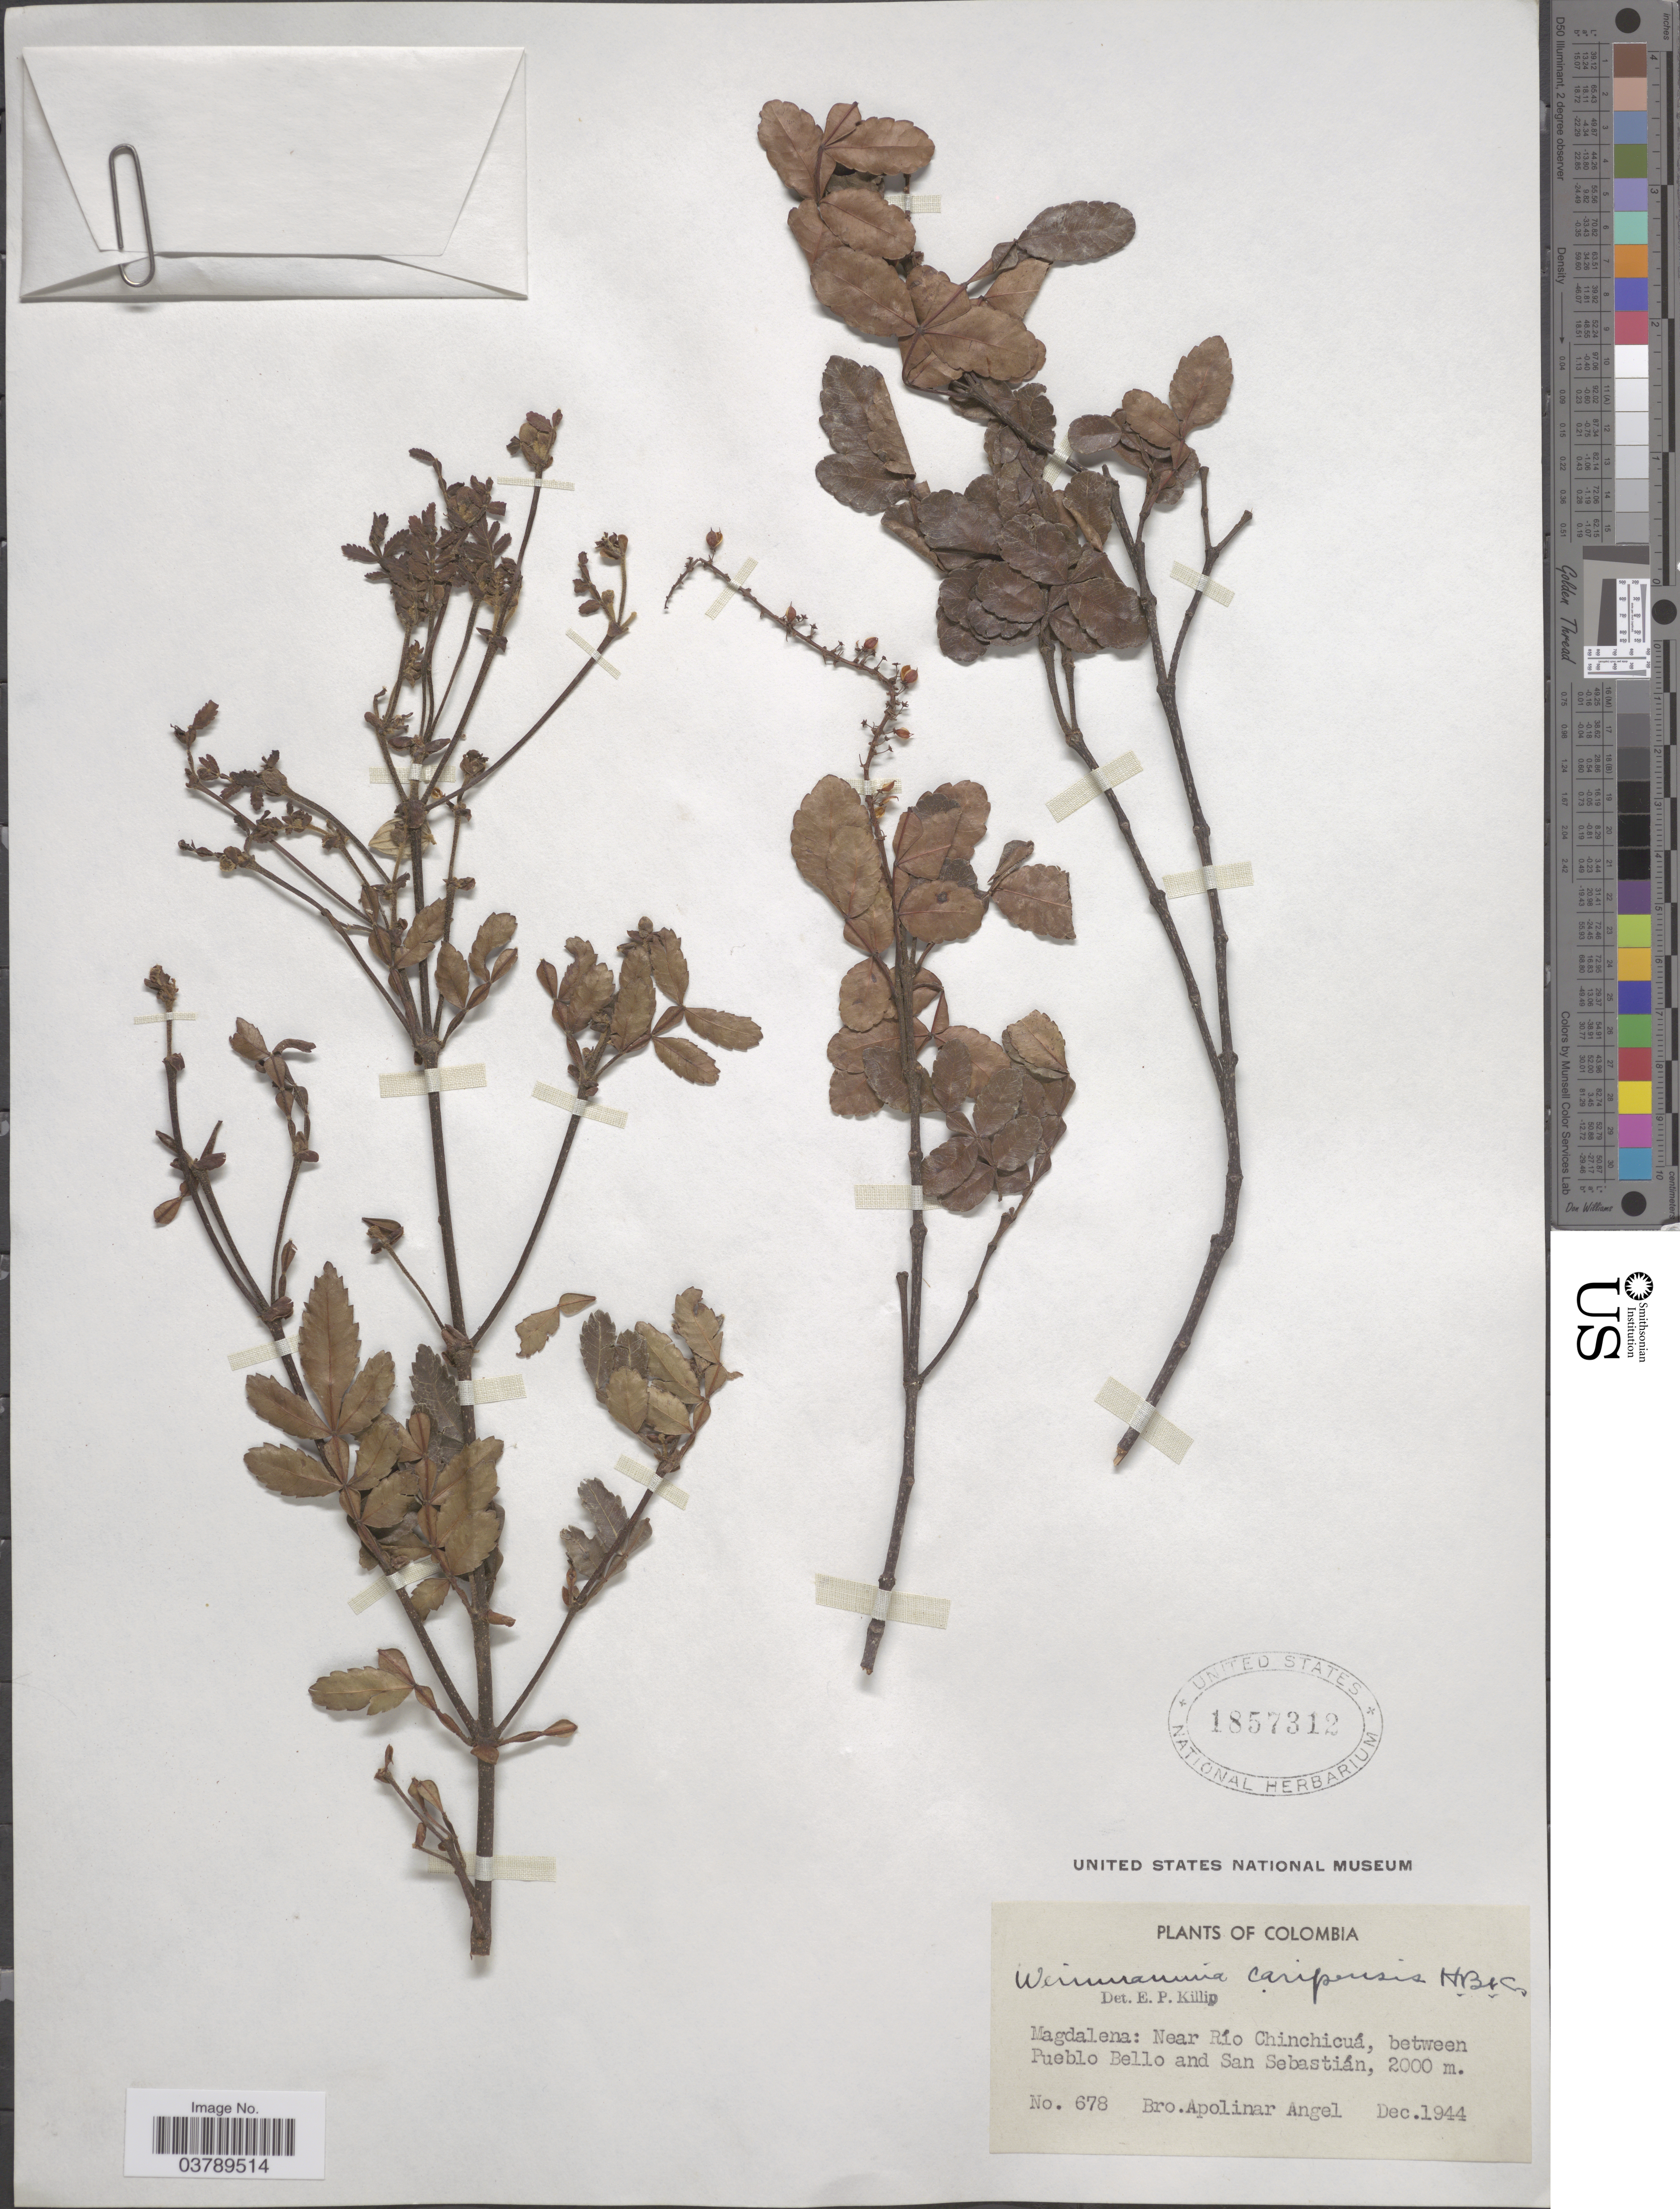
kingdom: Plantae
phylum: Tracheophyta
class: Magnoliopsida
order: Oxalidales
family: Cunoniaceae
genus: Weinmannia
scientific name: Weinmannia pinnata var. caripensis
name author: (Kunth) Cuatrec.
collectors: Bro. Apolinar A.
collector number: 678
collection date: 1944-12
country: Colombia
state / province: Magdalena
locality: Near Río Chinchicuá, between Pueblo Bello and San Sebastián.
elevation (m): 2000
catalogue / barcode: US 1857312